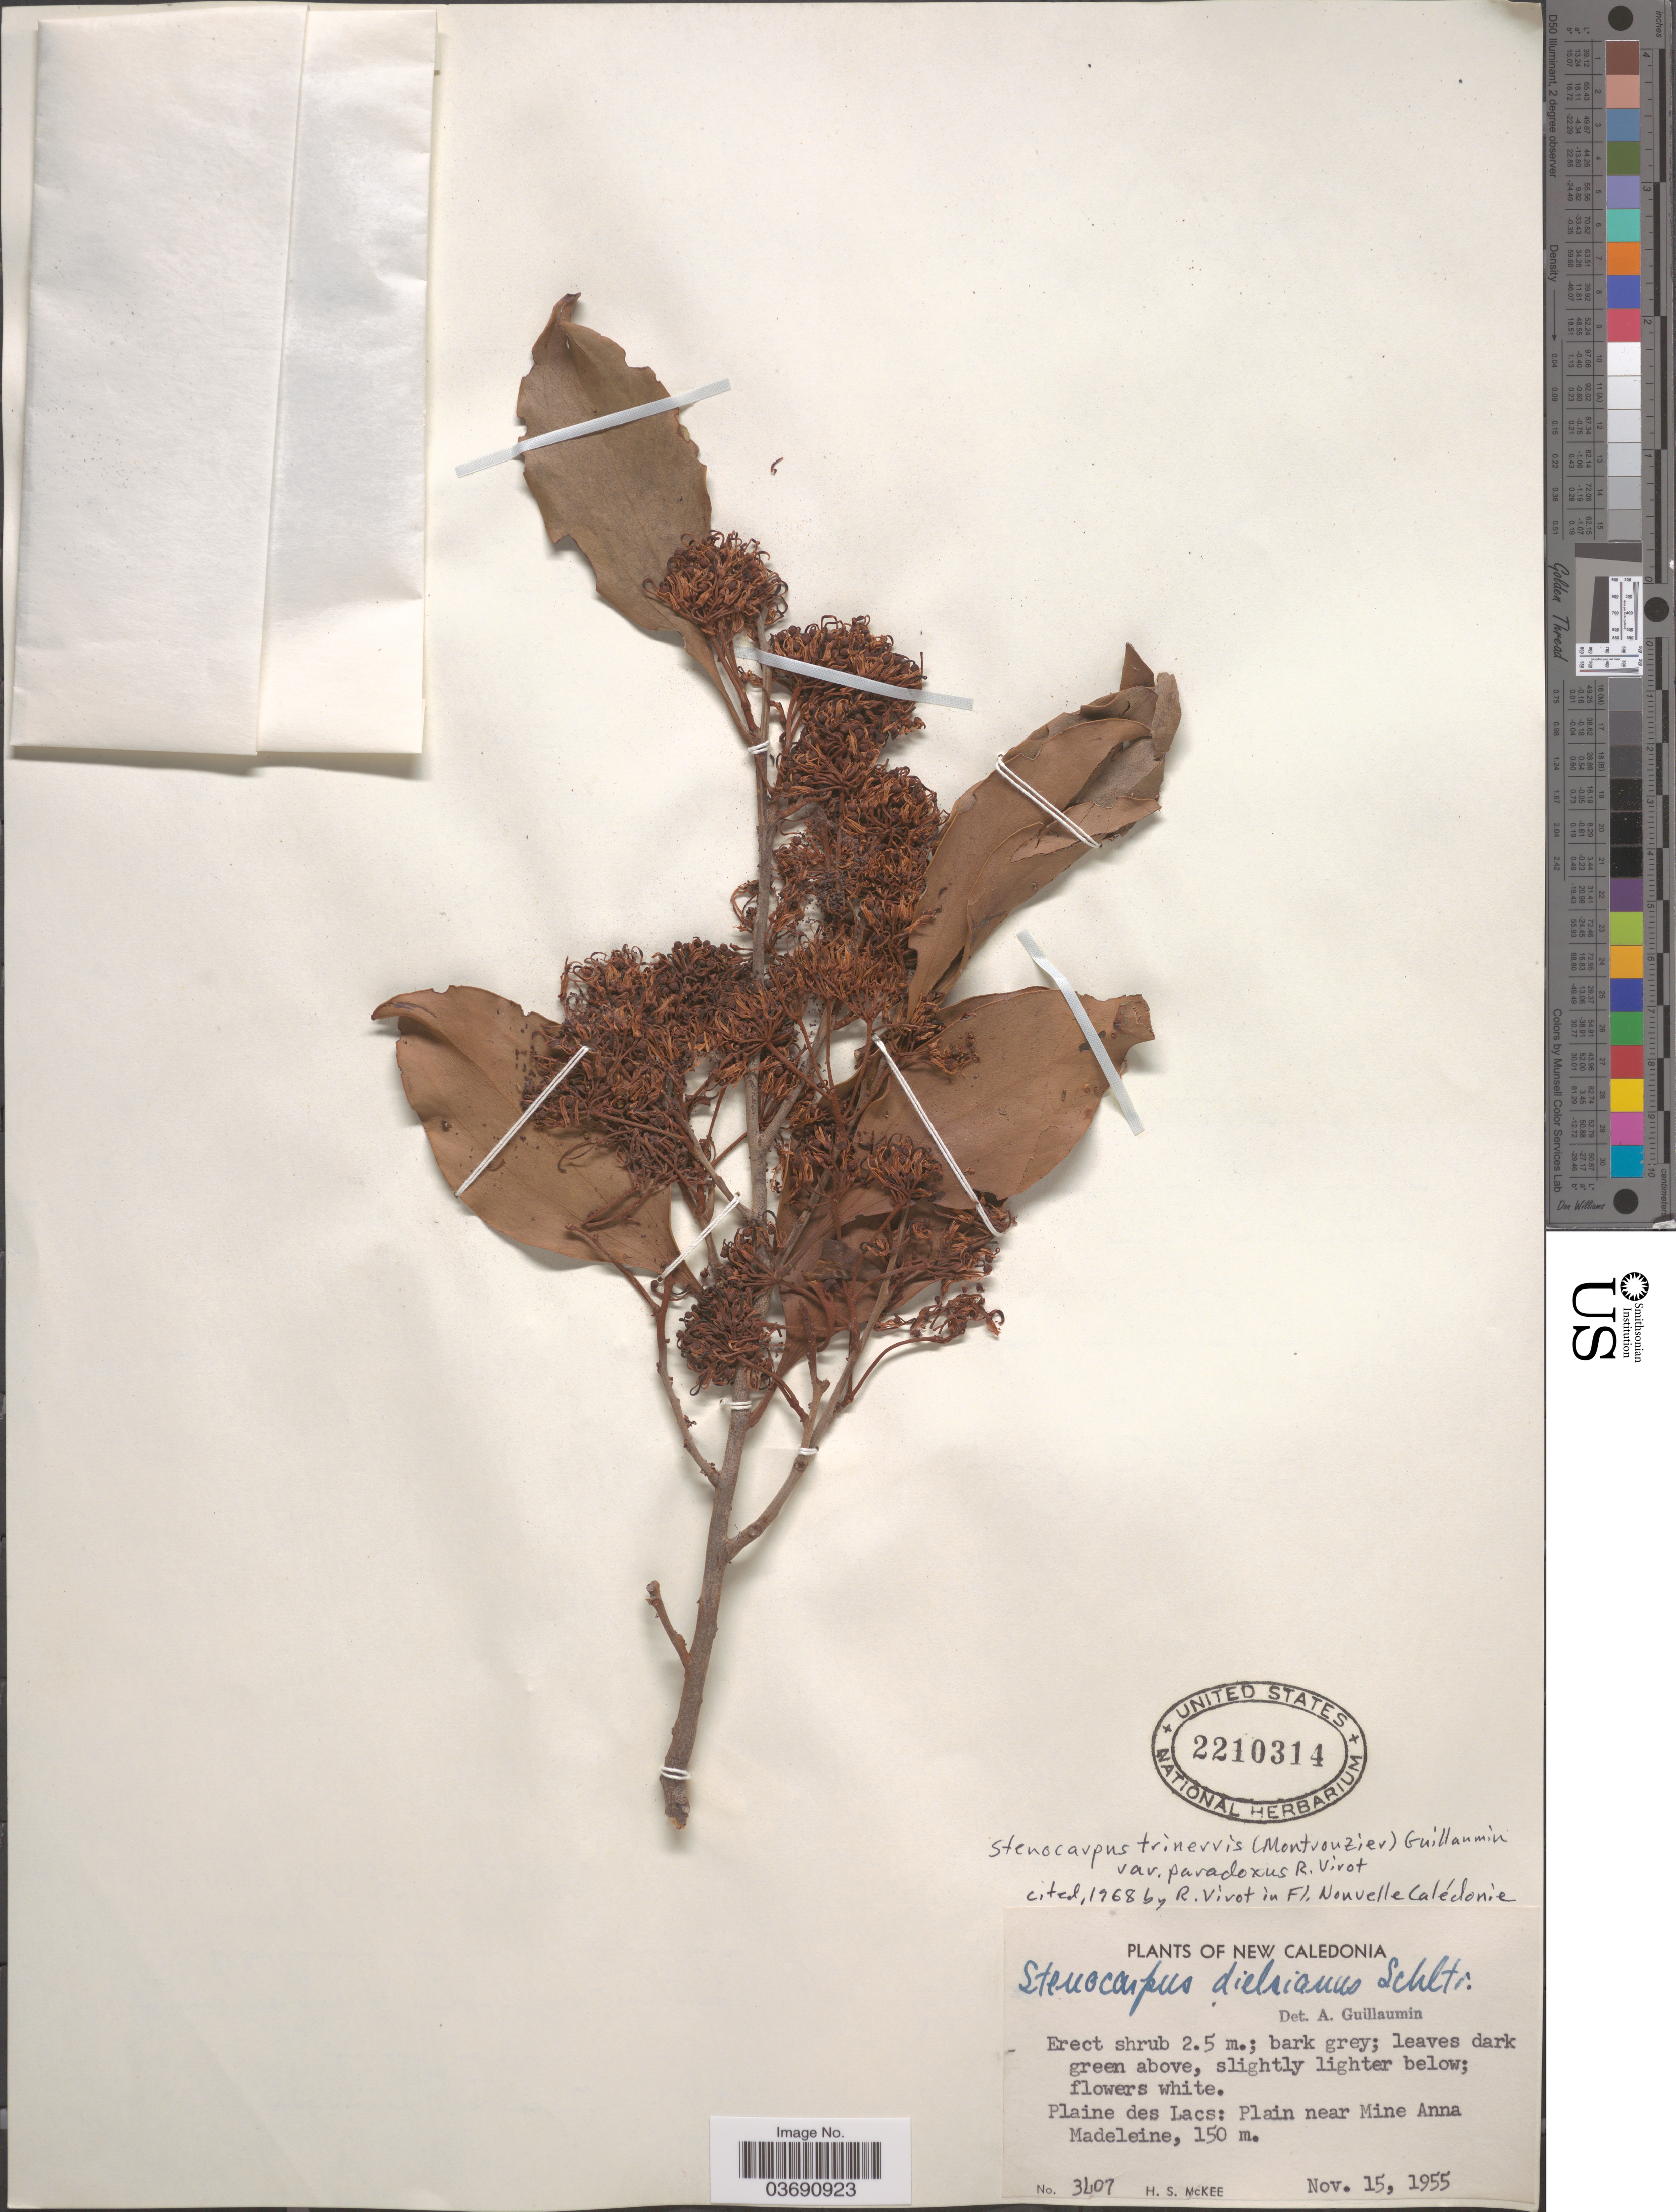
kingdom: Plantae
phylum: Tracheophyta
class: Magnoliopsida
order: Proteales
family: Proteaceae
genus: Stenocarpus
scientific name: Stenocarpus trinervis var. paradoxus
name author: R. Virot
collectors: H. S. McKee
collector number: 3407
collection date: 1955-11-15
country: New Caledonia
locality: Plaine des Lacs: Plain near Mine Anna Madeleine.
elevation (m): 150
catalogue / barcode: US 2210314